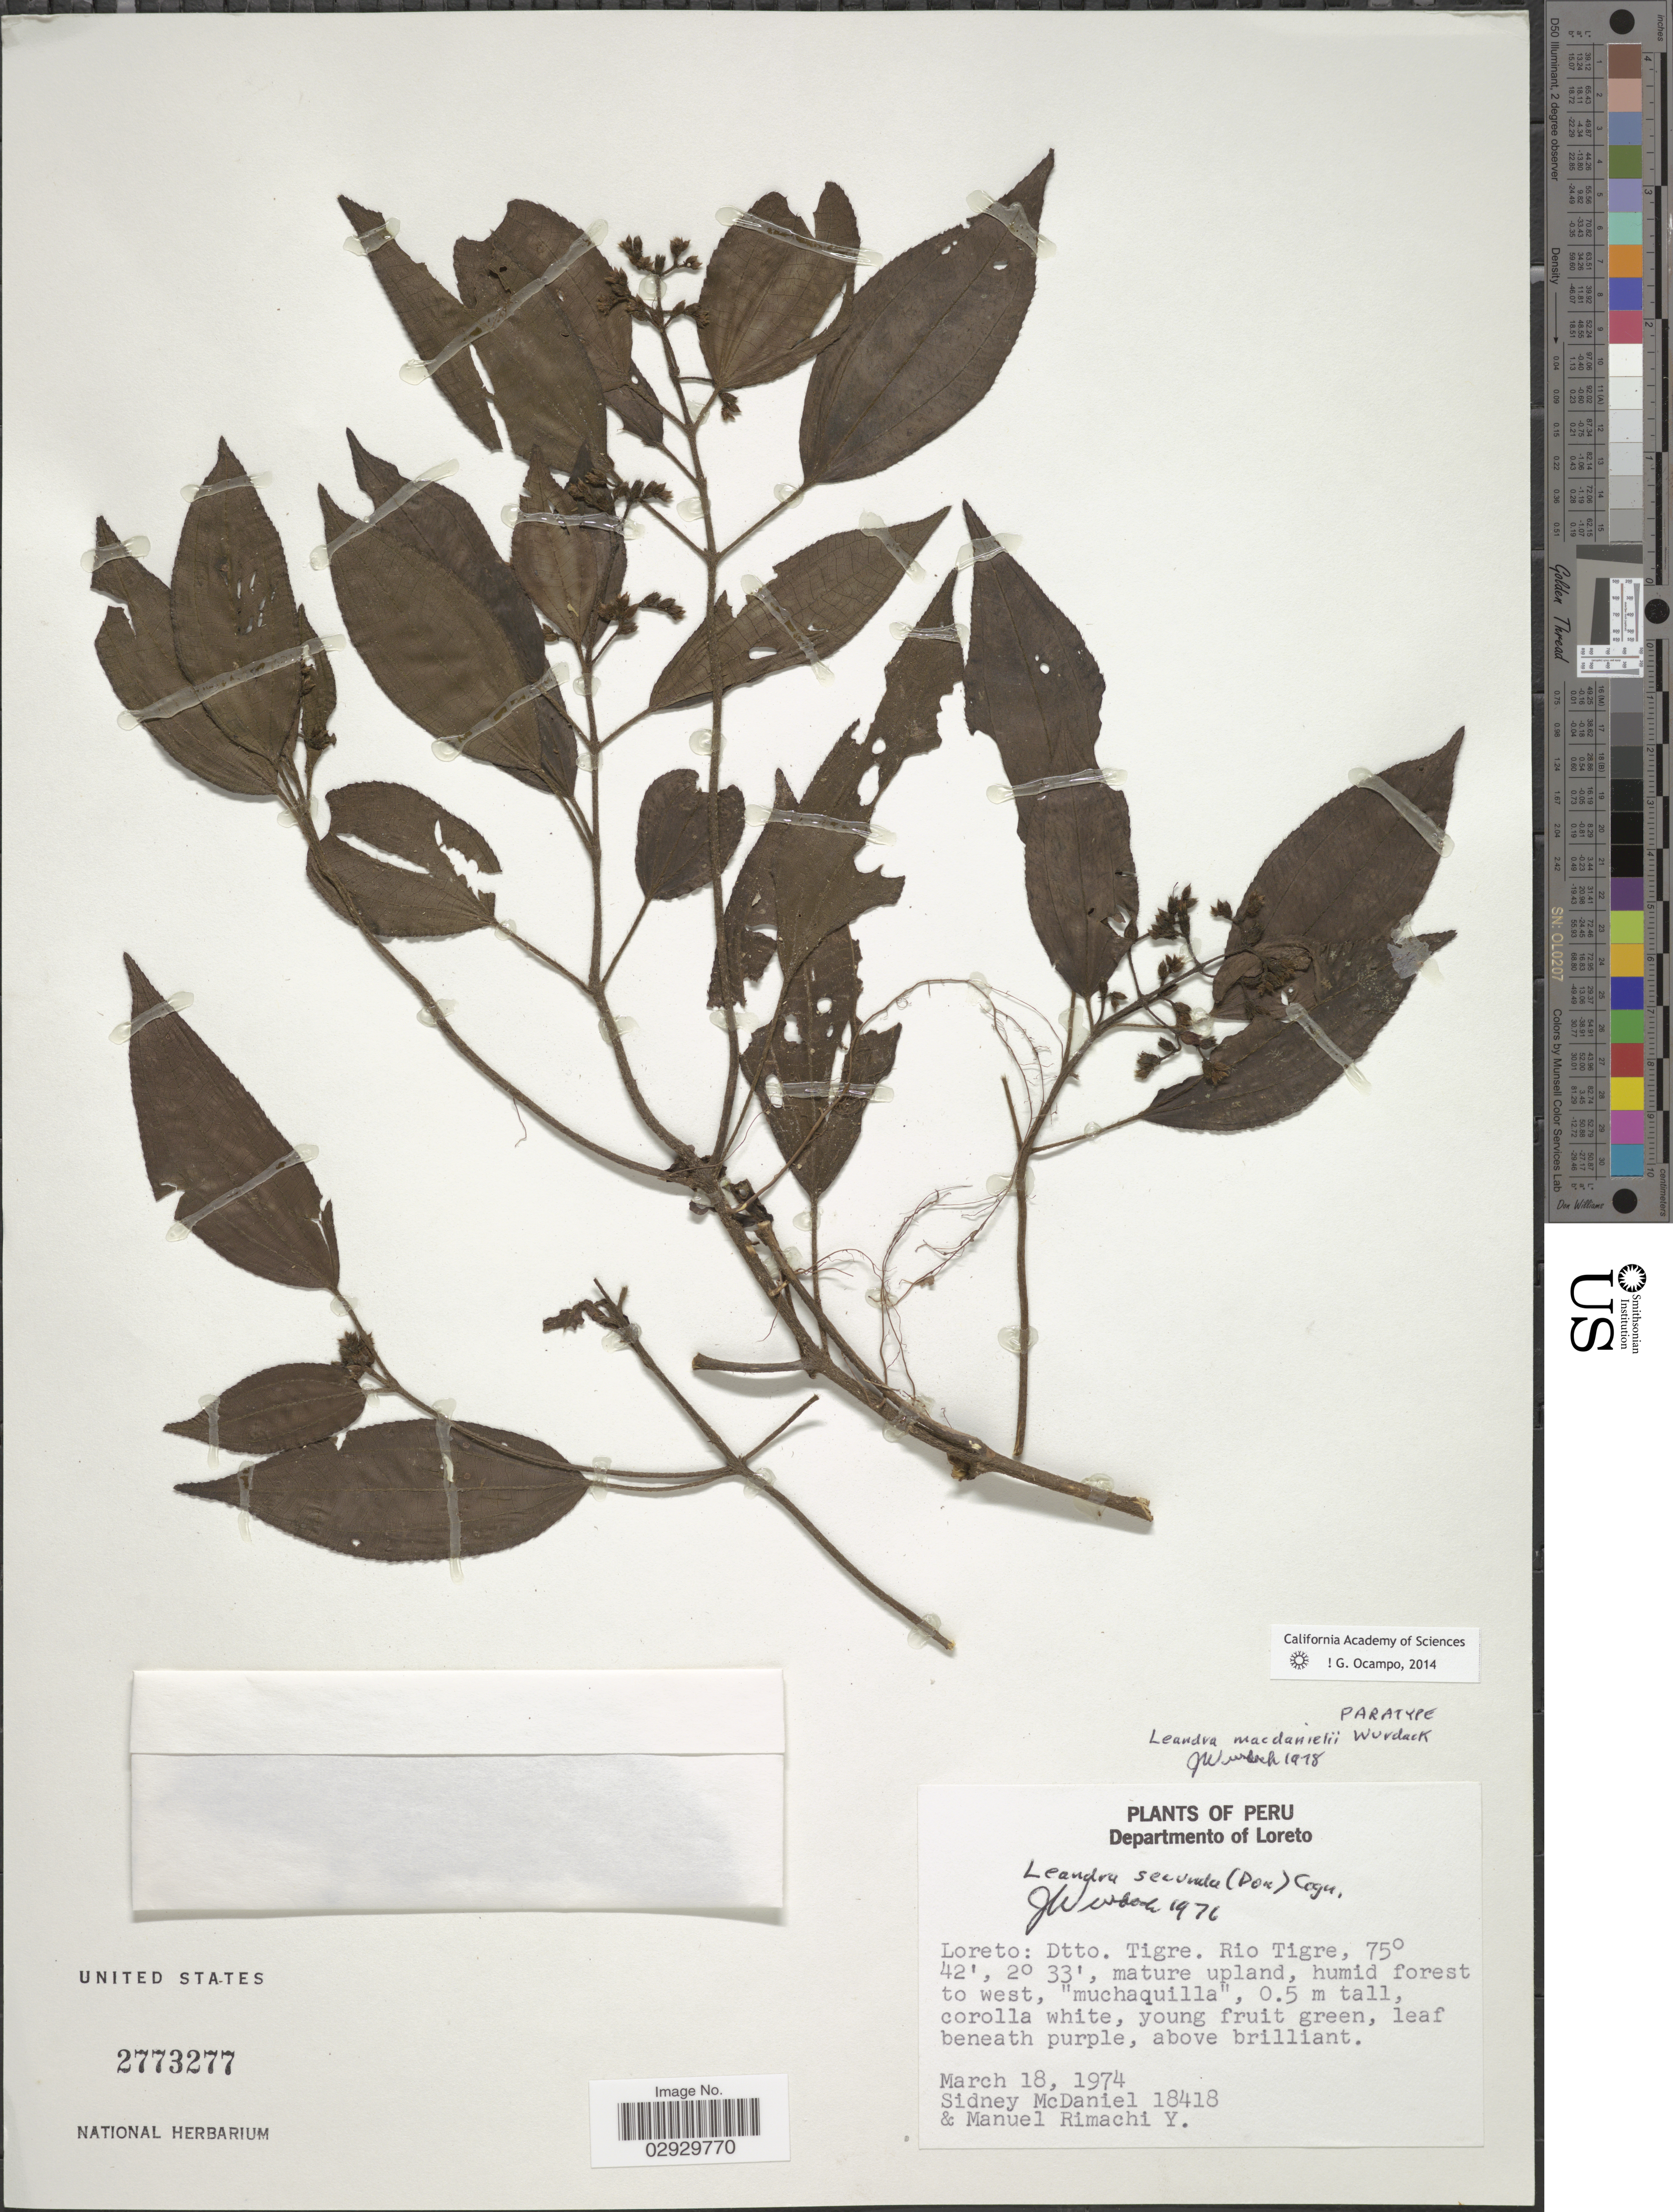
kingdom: Plantae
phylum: Tracheophyta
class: Magnoliopsida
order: Myrtales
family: Melastomataceae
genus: Leandra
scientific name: Leandra macdanielii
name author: Wurdack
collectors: S. McDaniel & M. Rimachi Y.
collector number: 18418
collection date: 1974-03-18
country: Peru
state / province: Loreto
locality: Dtto. Tigre. Rio Tigre.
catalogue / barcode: US 2773277